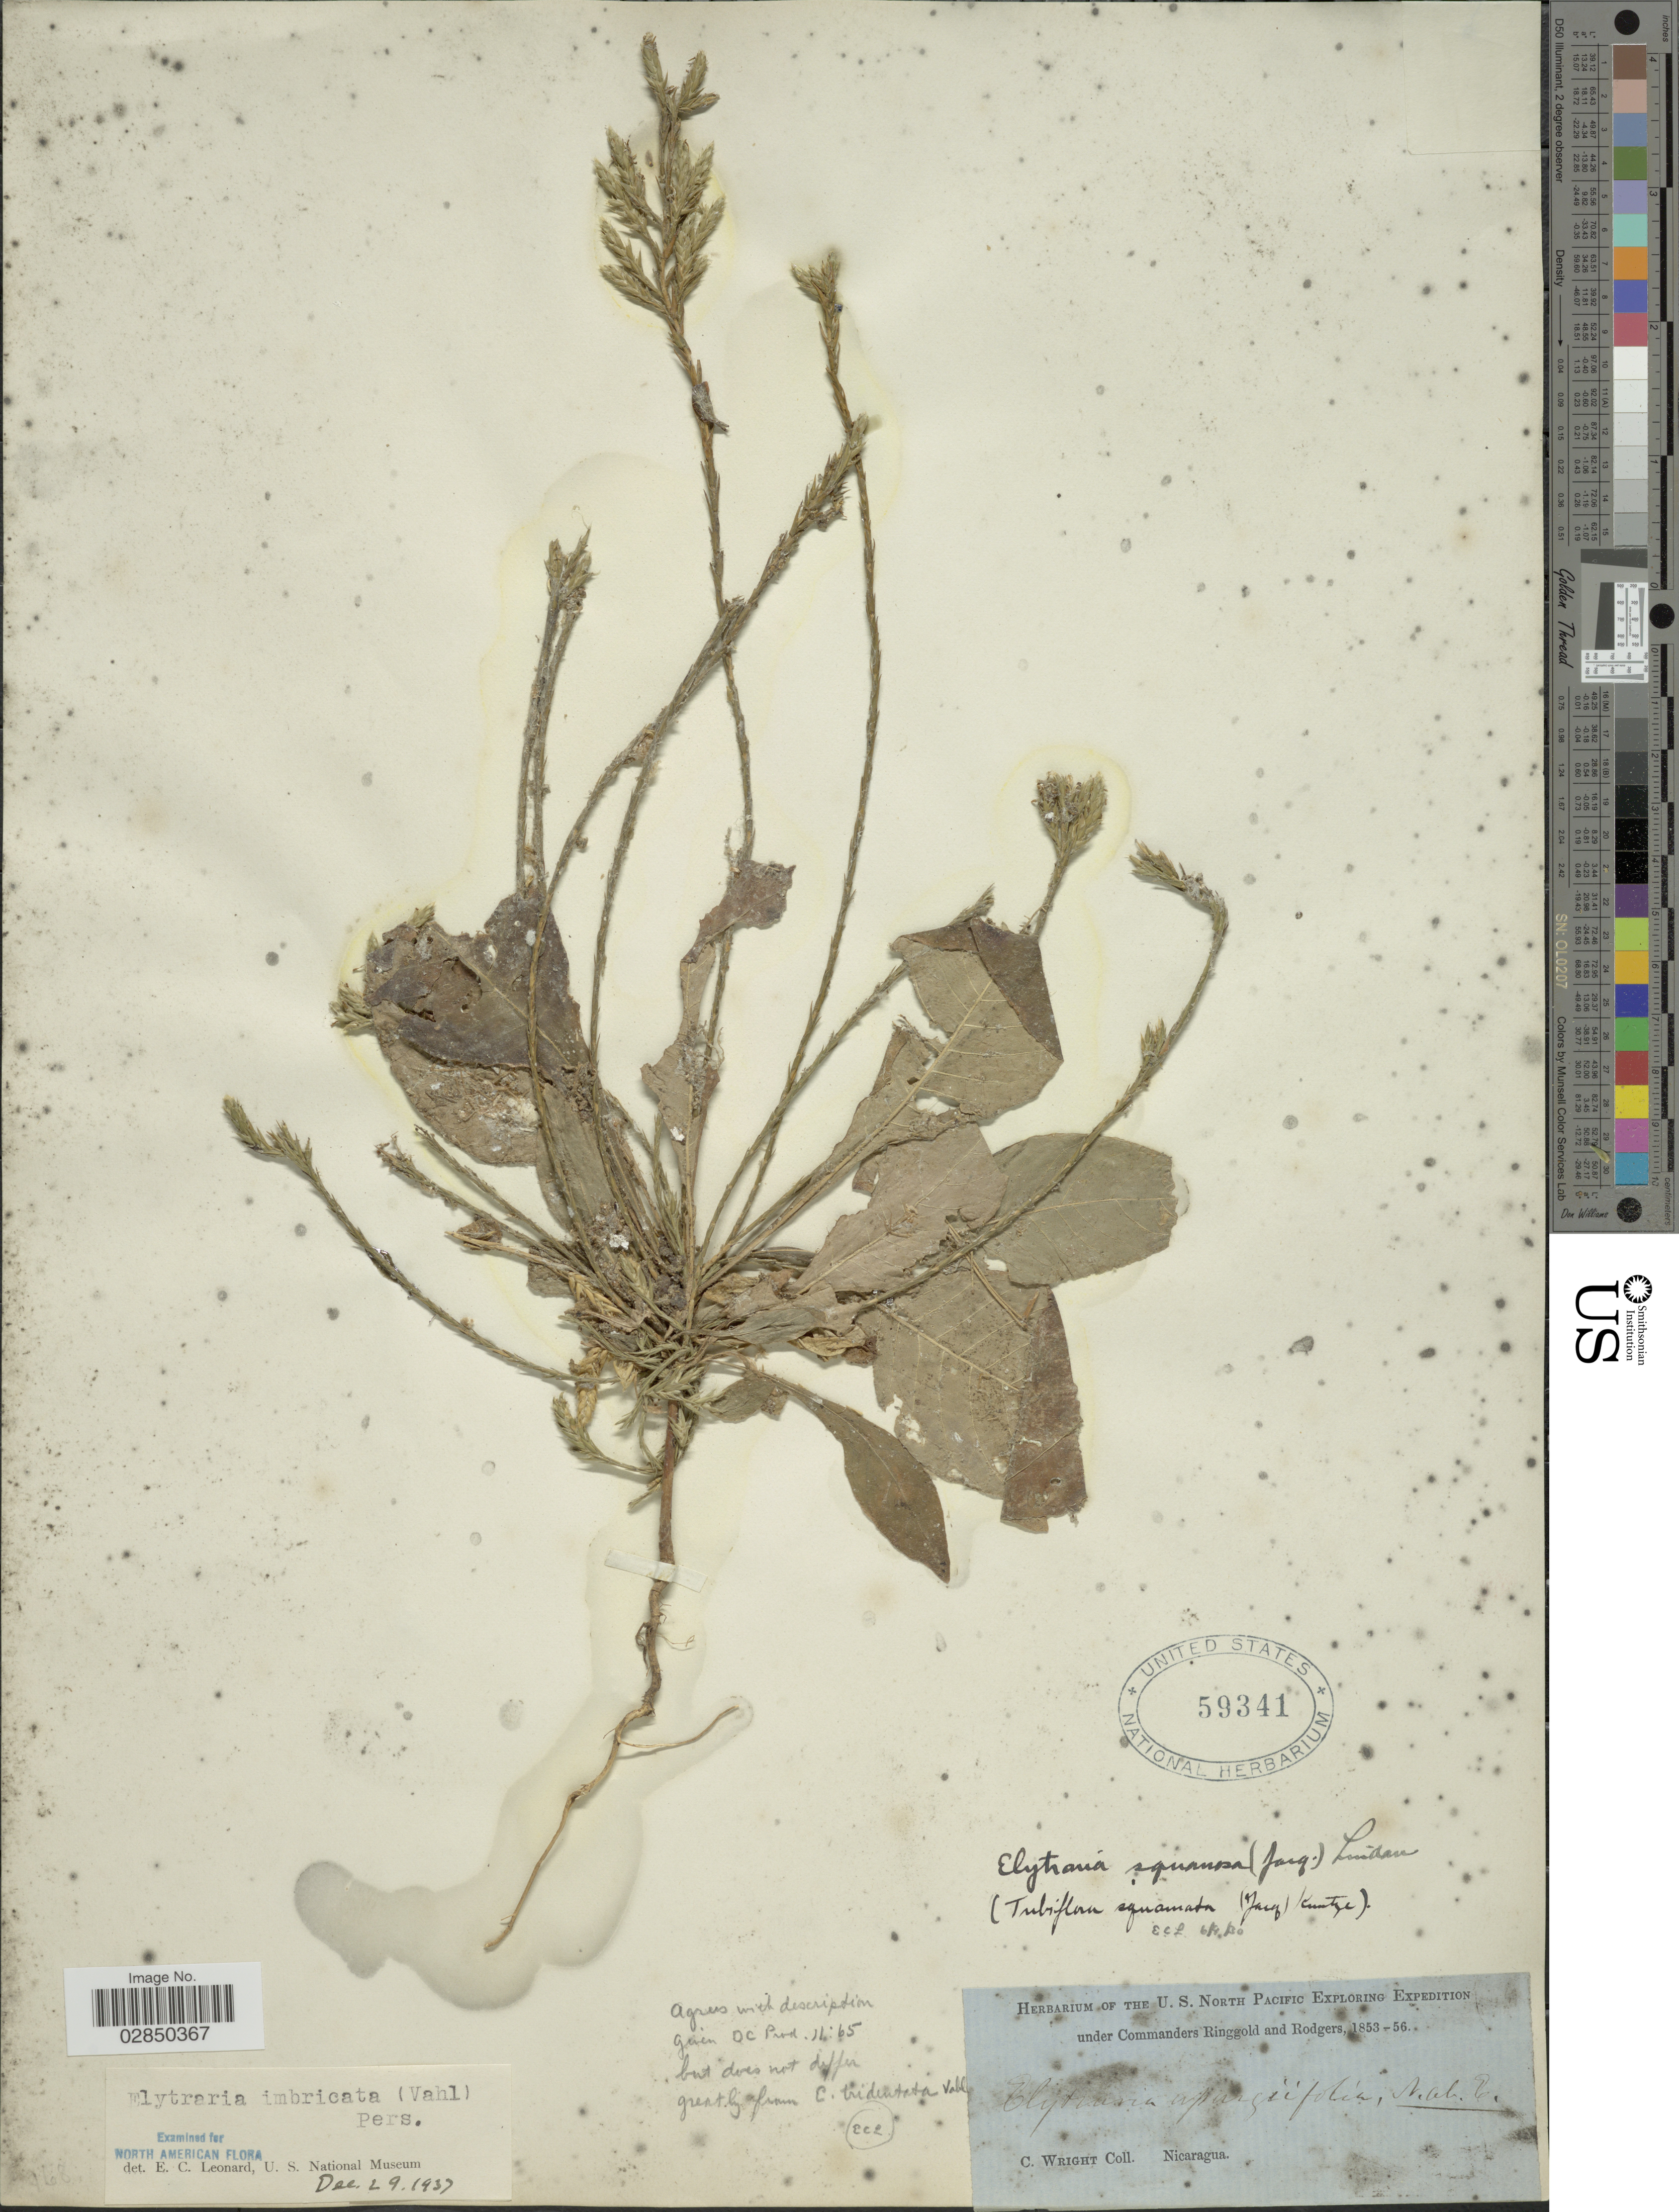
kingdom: Plantae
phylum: Tracheophyta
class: Magnoliopsida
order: Lamiales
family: Acanthaceae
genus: Elytraria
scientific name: Elytraria imbricata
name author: (Vahl) Pers.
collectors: C. Wright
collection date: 1853/1856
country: Nicaragua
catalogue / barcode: US 59341